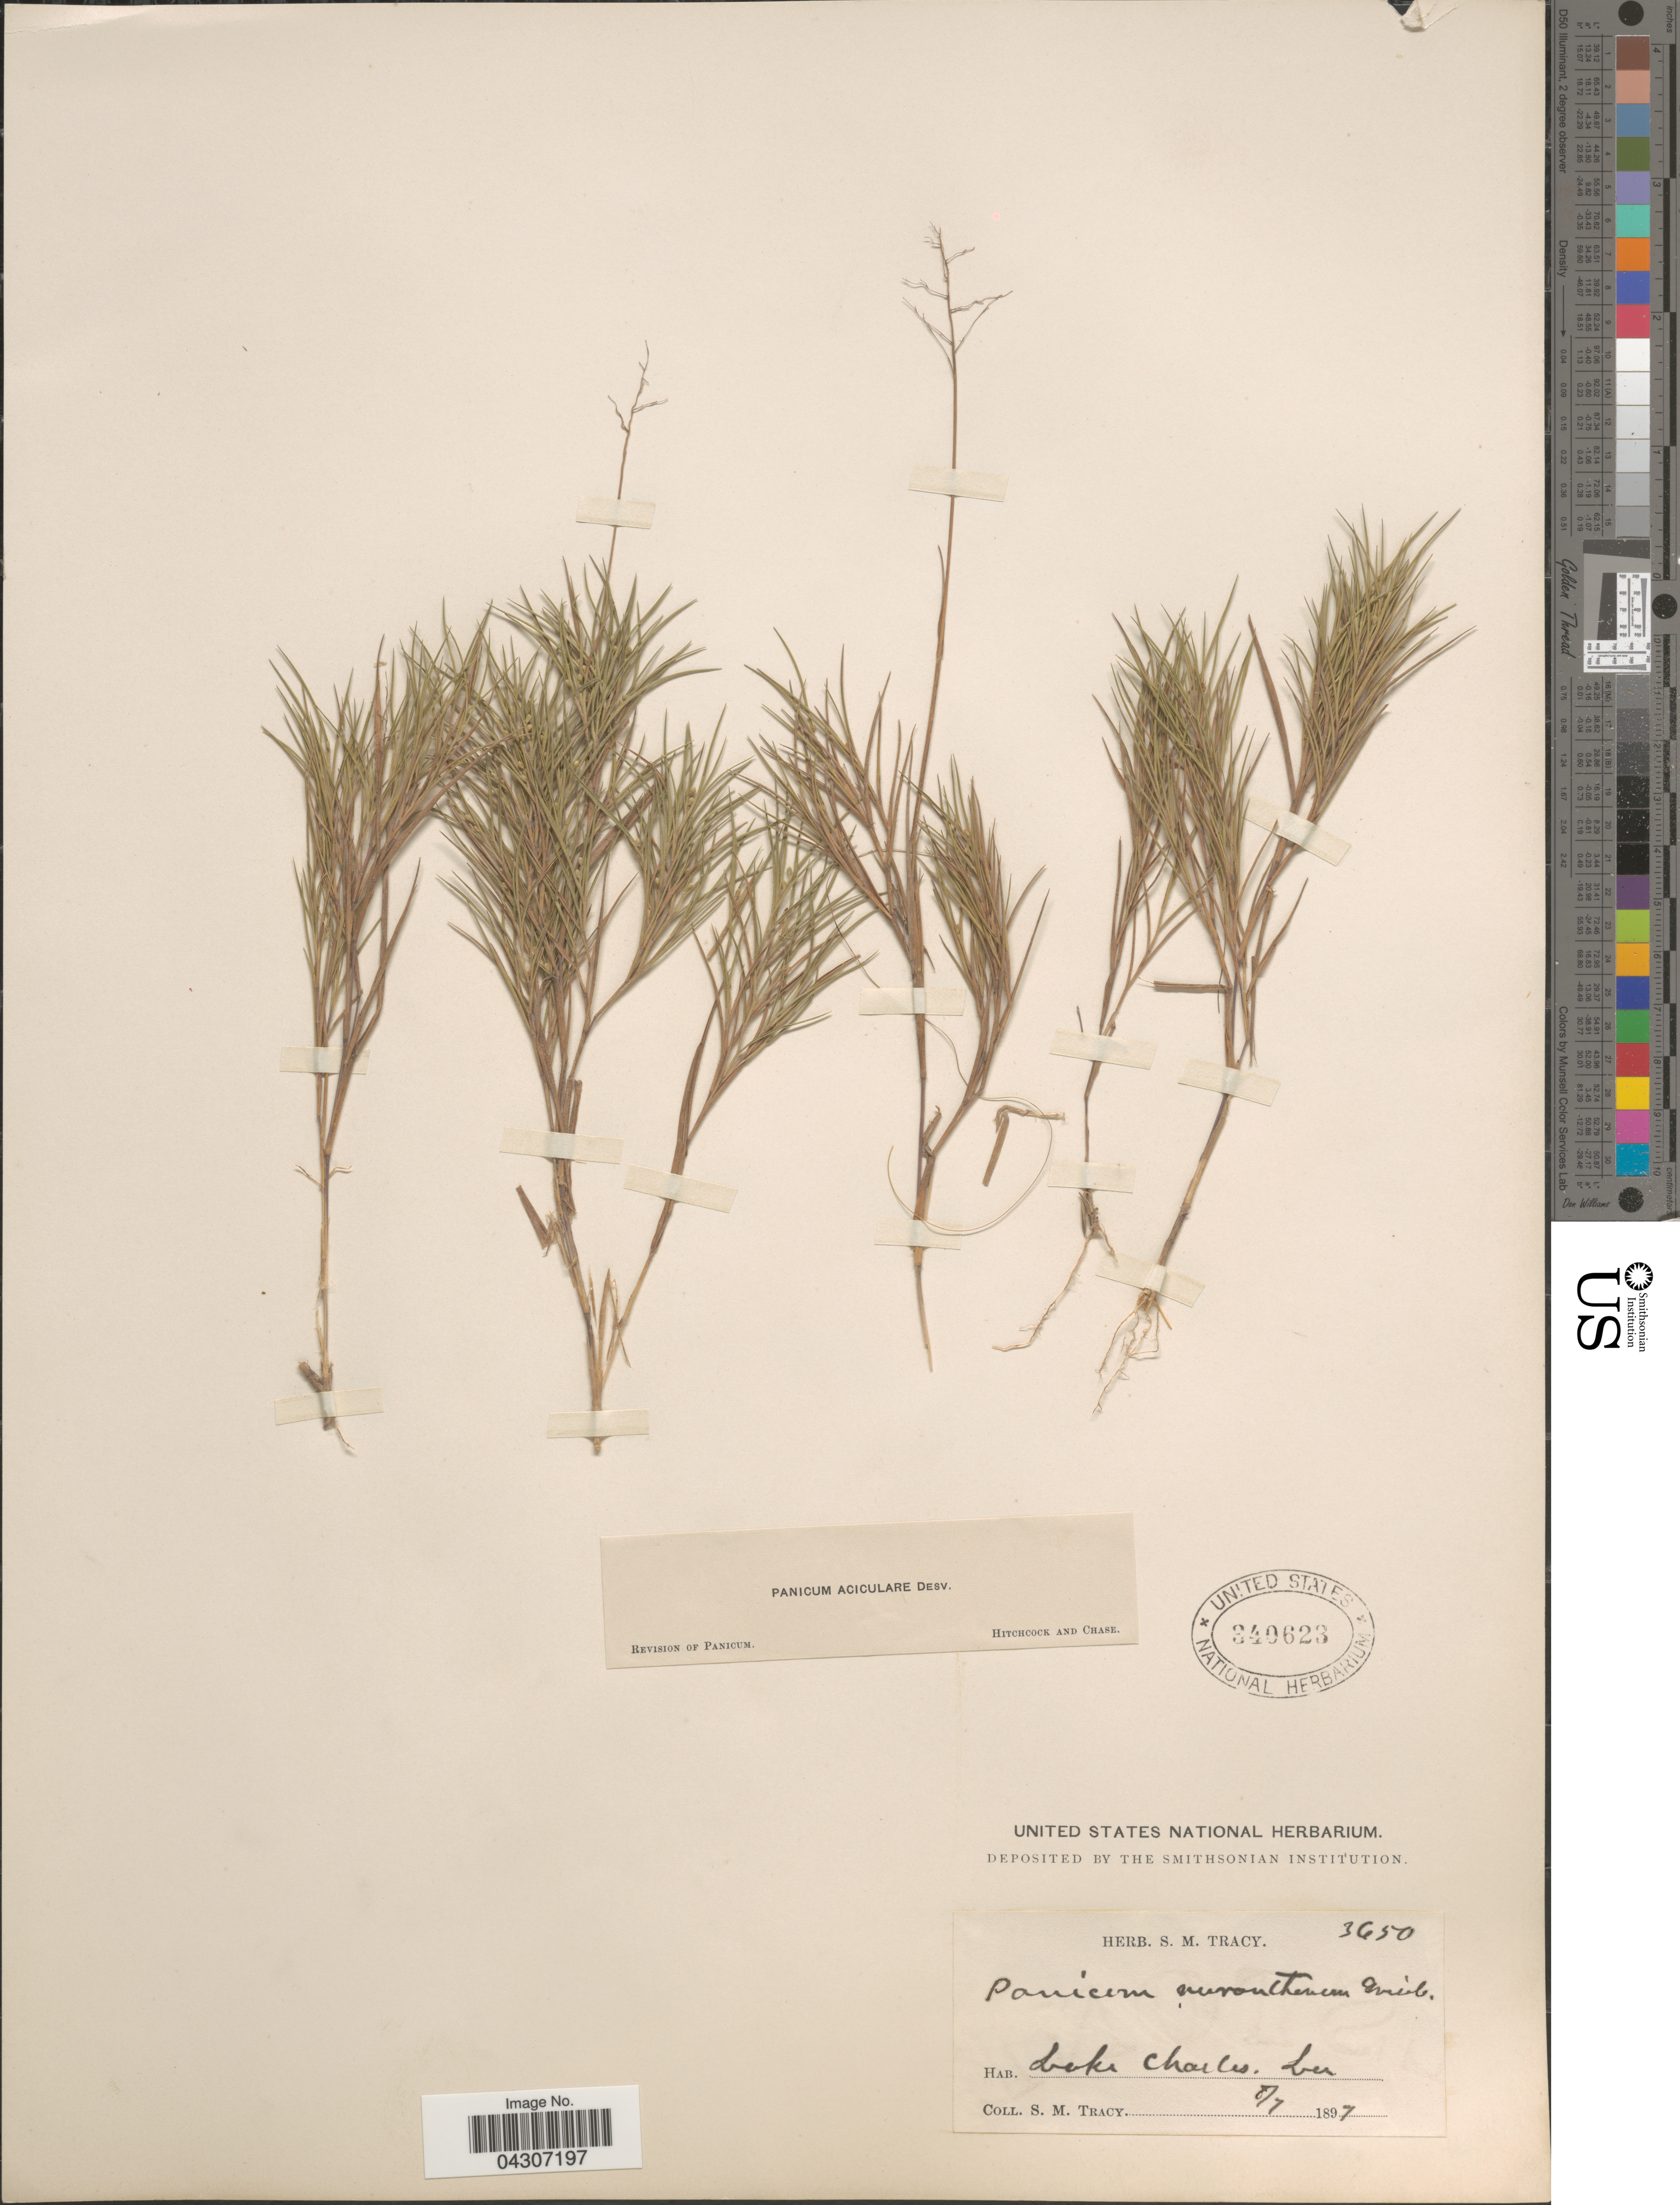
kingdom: Plantae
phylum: Tracheophyta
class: Liliopsida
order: Poales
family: Poaceae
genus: Dichanthelium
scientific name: Dichanthelium aciculare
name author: (Desv. ex Poir.) Gould & C.A. Clark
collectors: S. M. Tracy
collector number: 3650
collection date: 1897-08-07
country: United States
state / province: Louisiana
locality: Lake Charles.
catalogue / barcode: US 340623